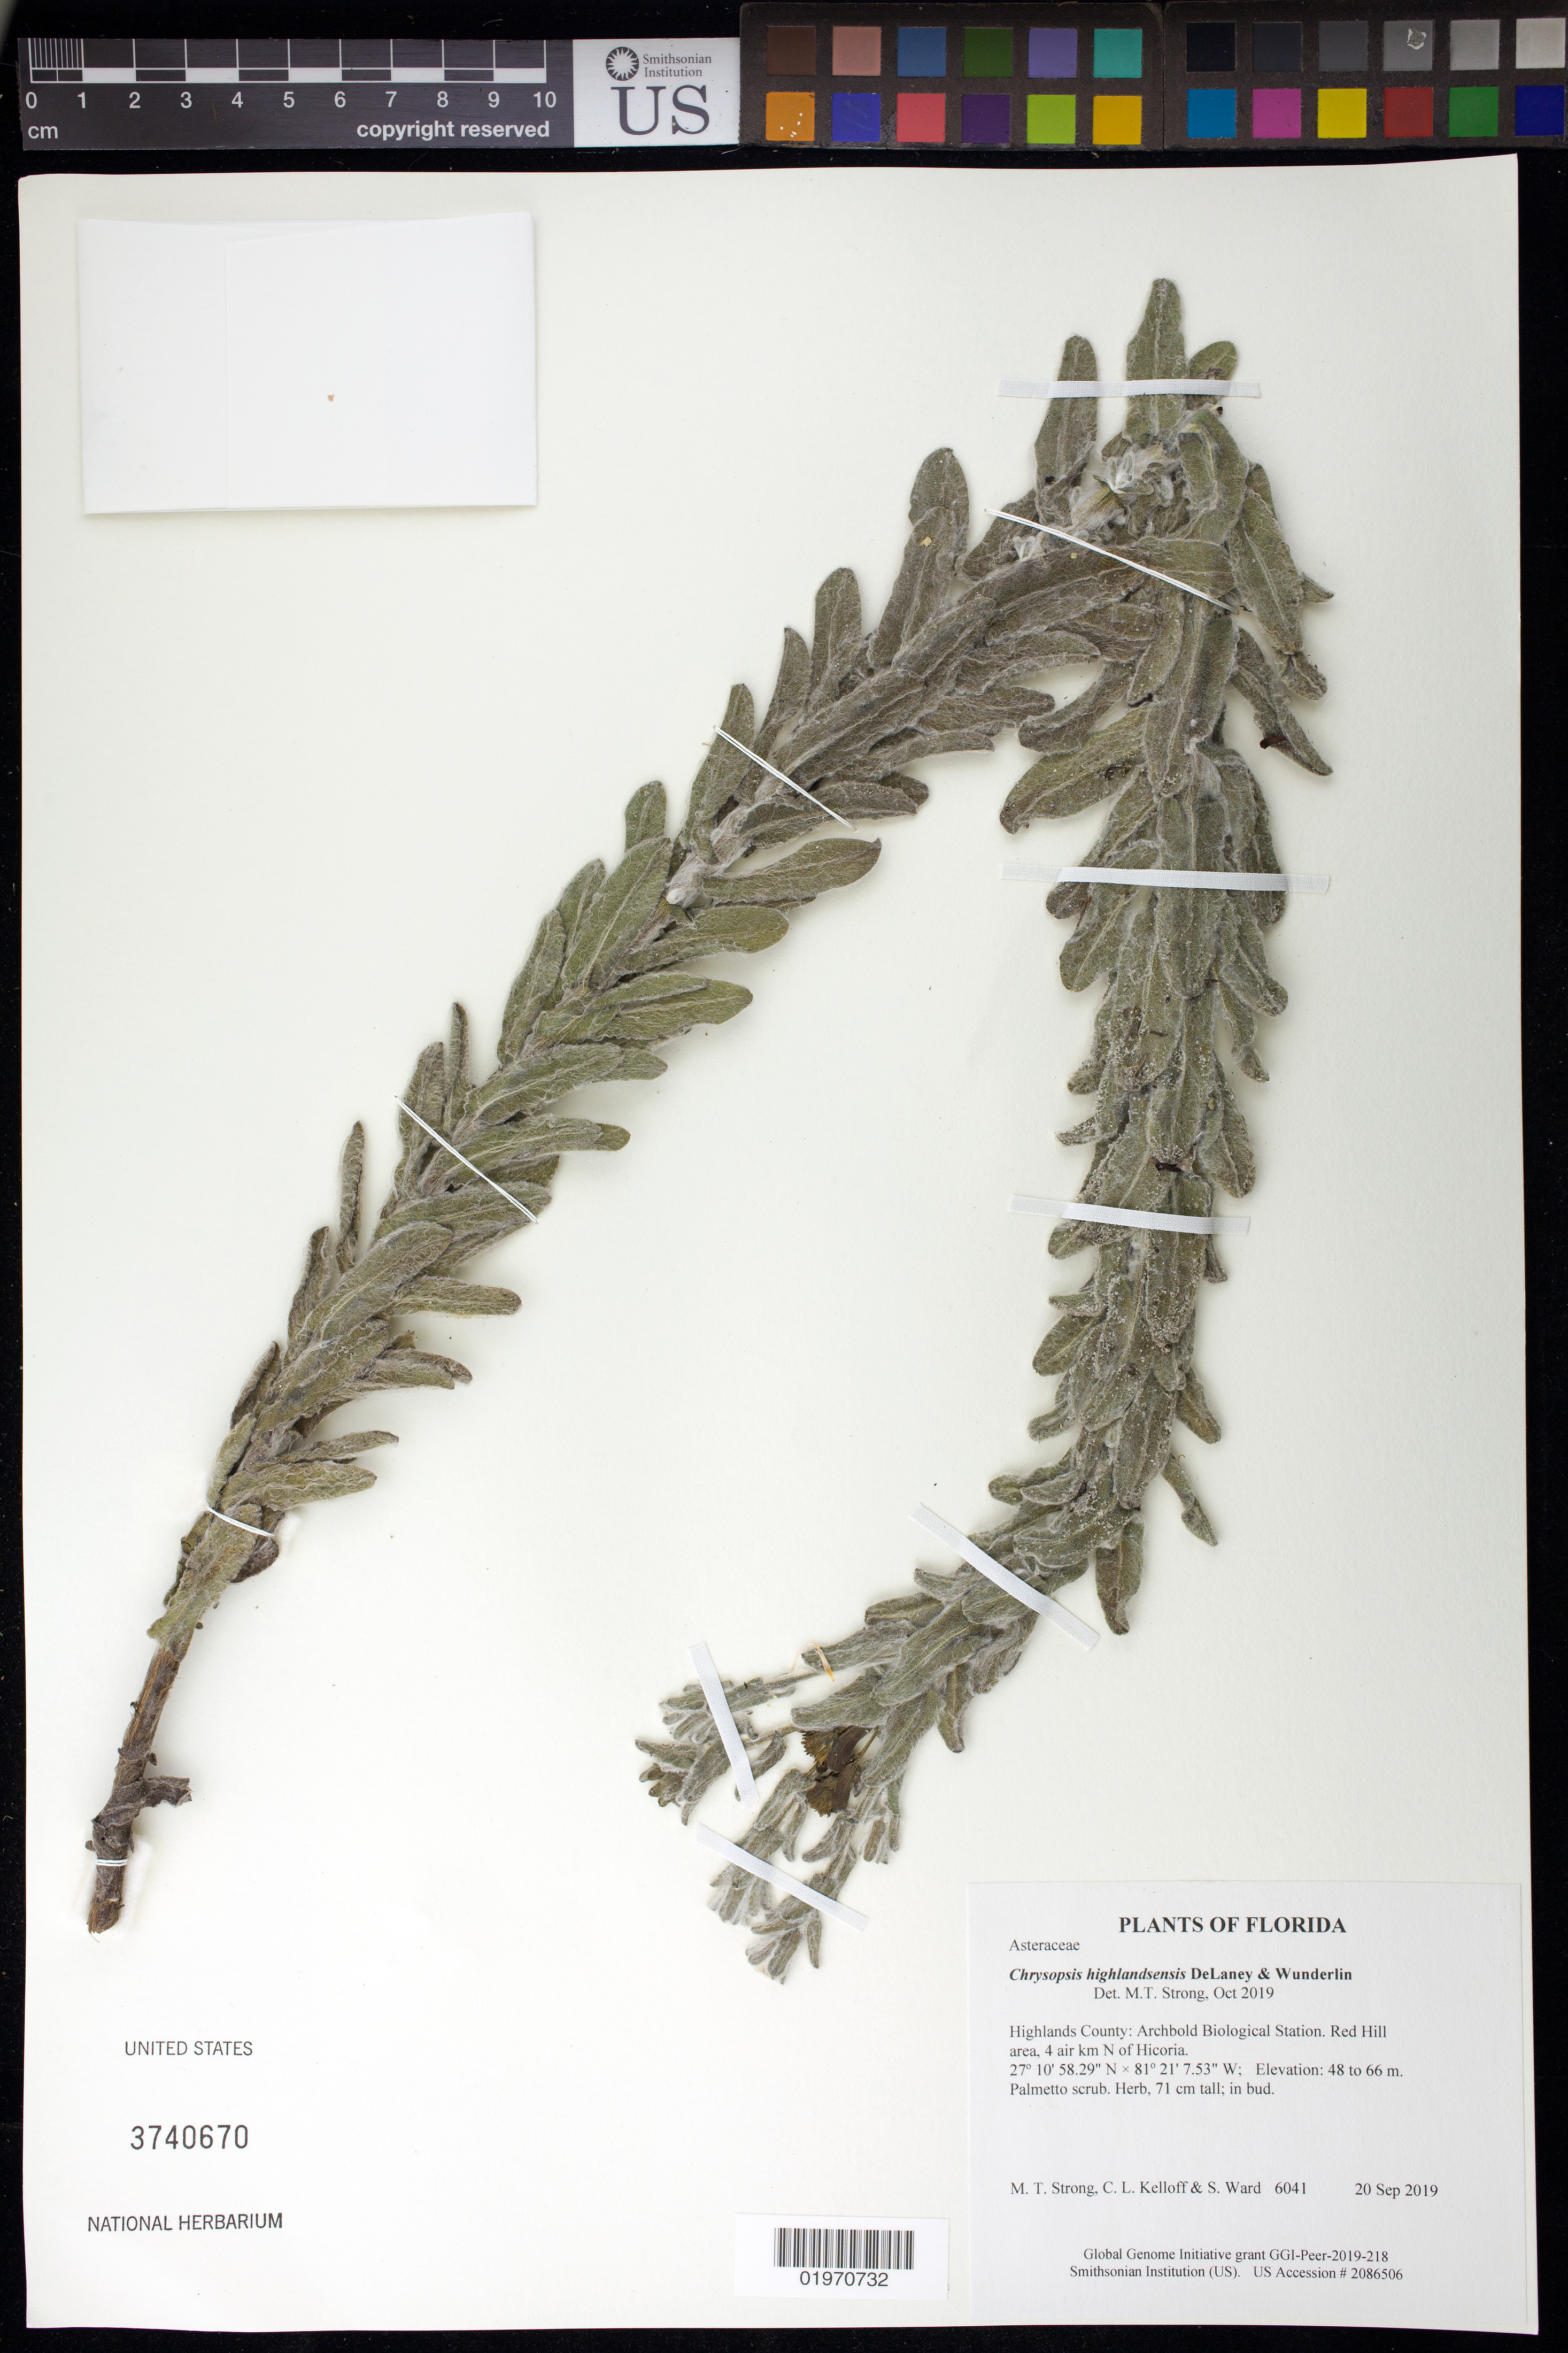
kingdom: Plantae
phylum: Tracheophyta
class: Magnoliopsida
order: Asterales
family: Asteraceae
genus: Chrysopsis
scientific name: Chrysopsis highlandsensis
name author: DeLaney & Wunderlin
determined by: Strong, Mark T., (BOT), Smithsonian Institution - National Museum of Natural History (UNITED STATES)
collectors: M. T. Strong, C. L. Kelloff & S. Ward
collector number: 6041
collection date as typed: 20 Sep 2019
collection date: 2019-09-20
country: United States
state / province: Florida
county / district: Highlands County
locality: Archbold Biological Station. Red Hill area, 4 air km N of Hicoria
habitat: Palmetto scrub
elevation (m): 48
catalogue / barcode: US 3740670